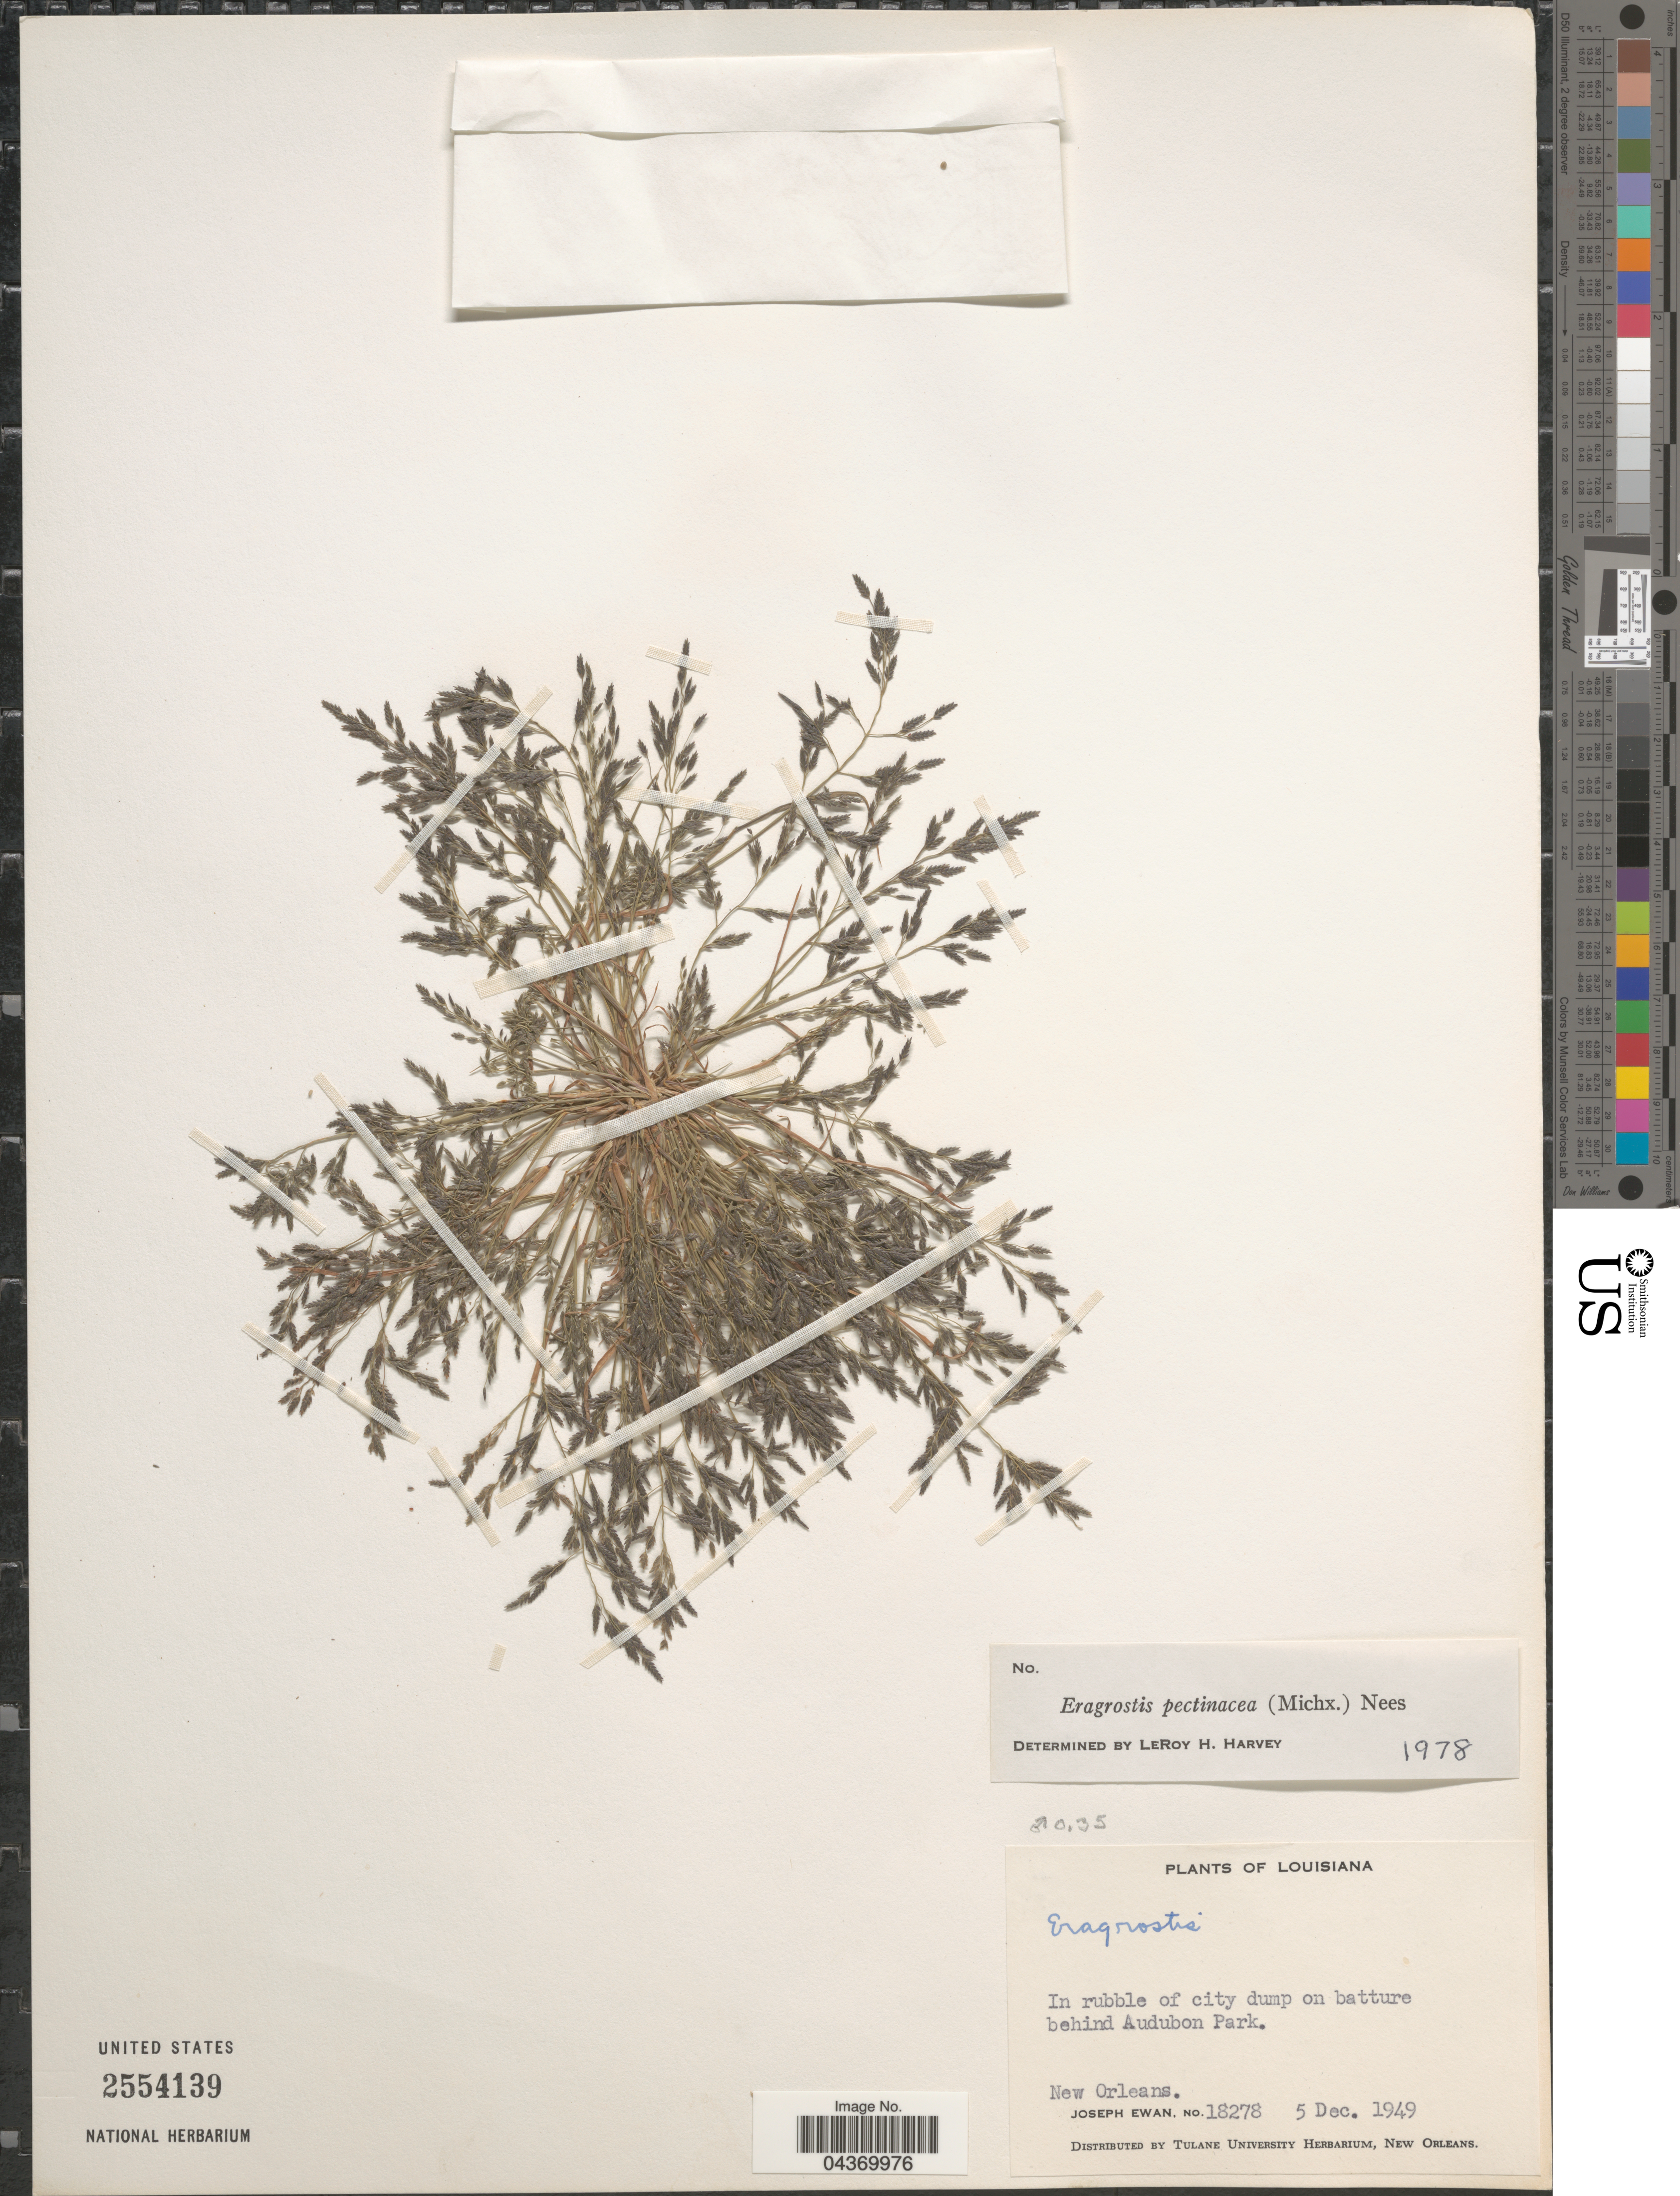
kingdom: Plantae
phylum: Tracheophyta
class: Liliopsida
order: Poales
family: Poaceae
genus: Eragrostis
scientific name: Eragrostis pectinacea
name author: (Michx.) Nees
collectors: J. A. Ewan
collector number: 18278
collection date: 1949-12-05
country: United States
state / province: Louisiana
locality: In rubble of city dump on batture behind Audubon Park. New Orleans.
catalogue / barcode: US 2554139